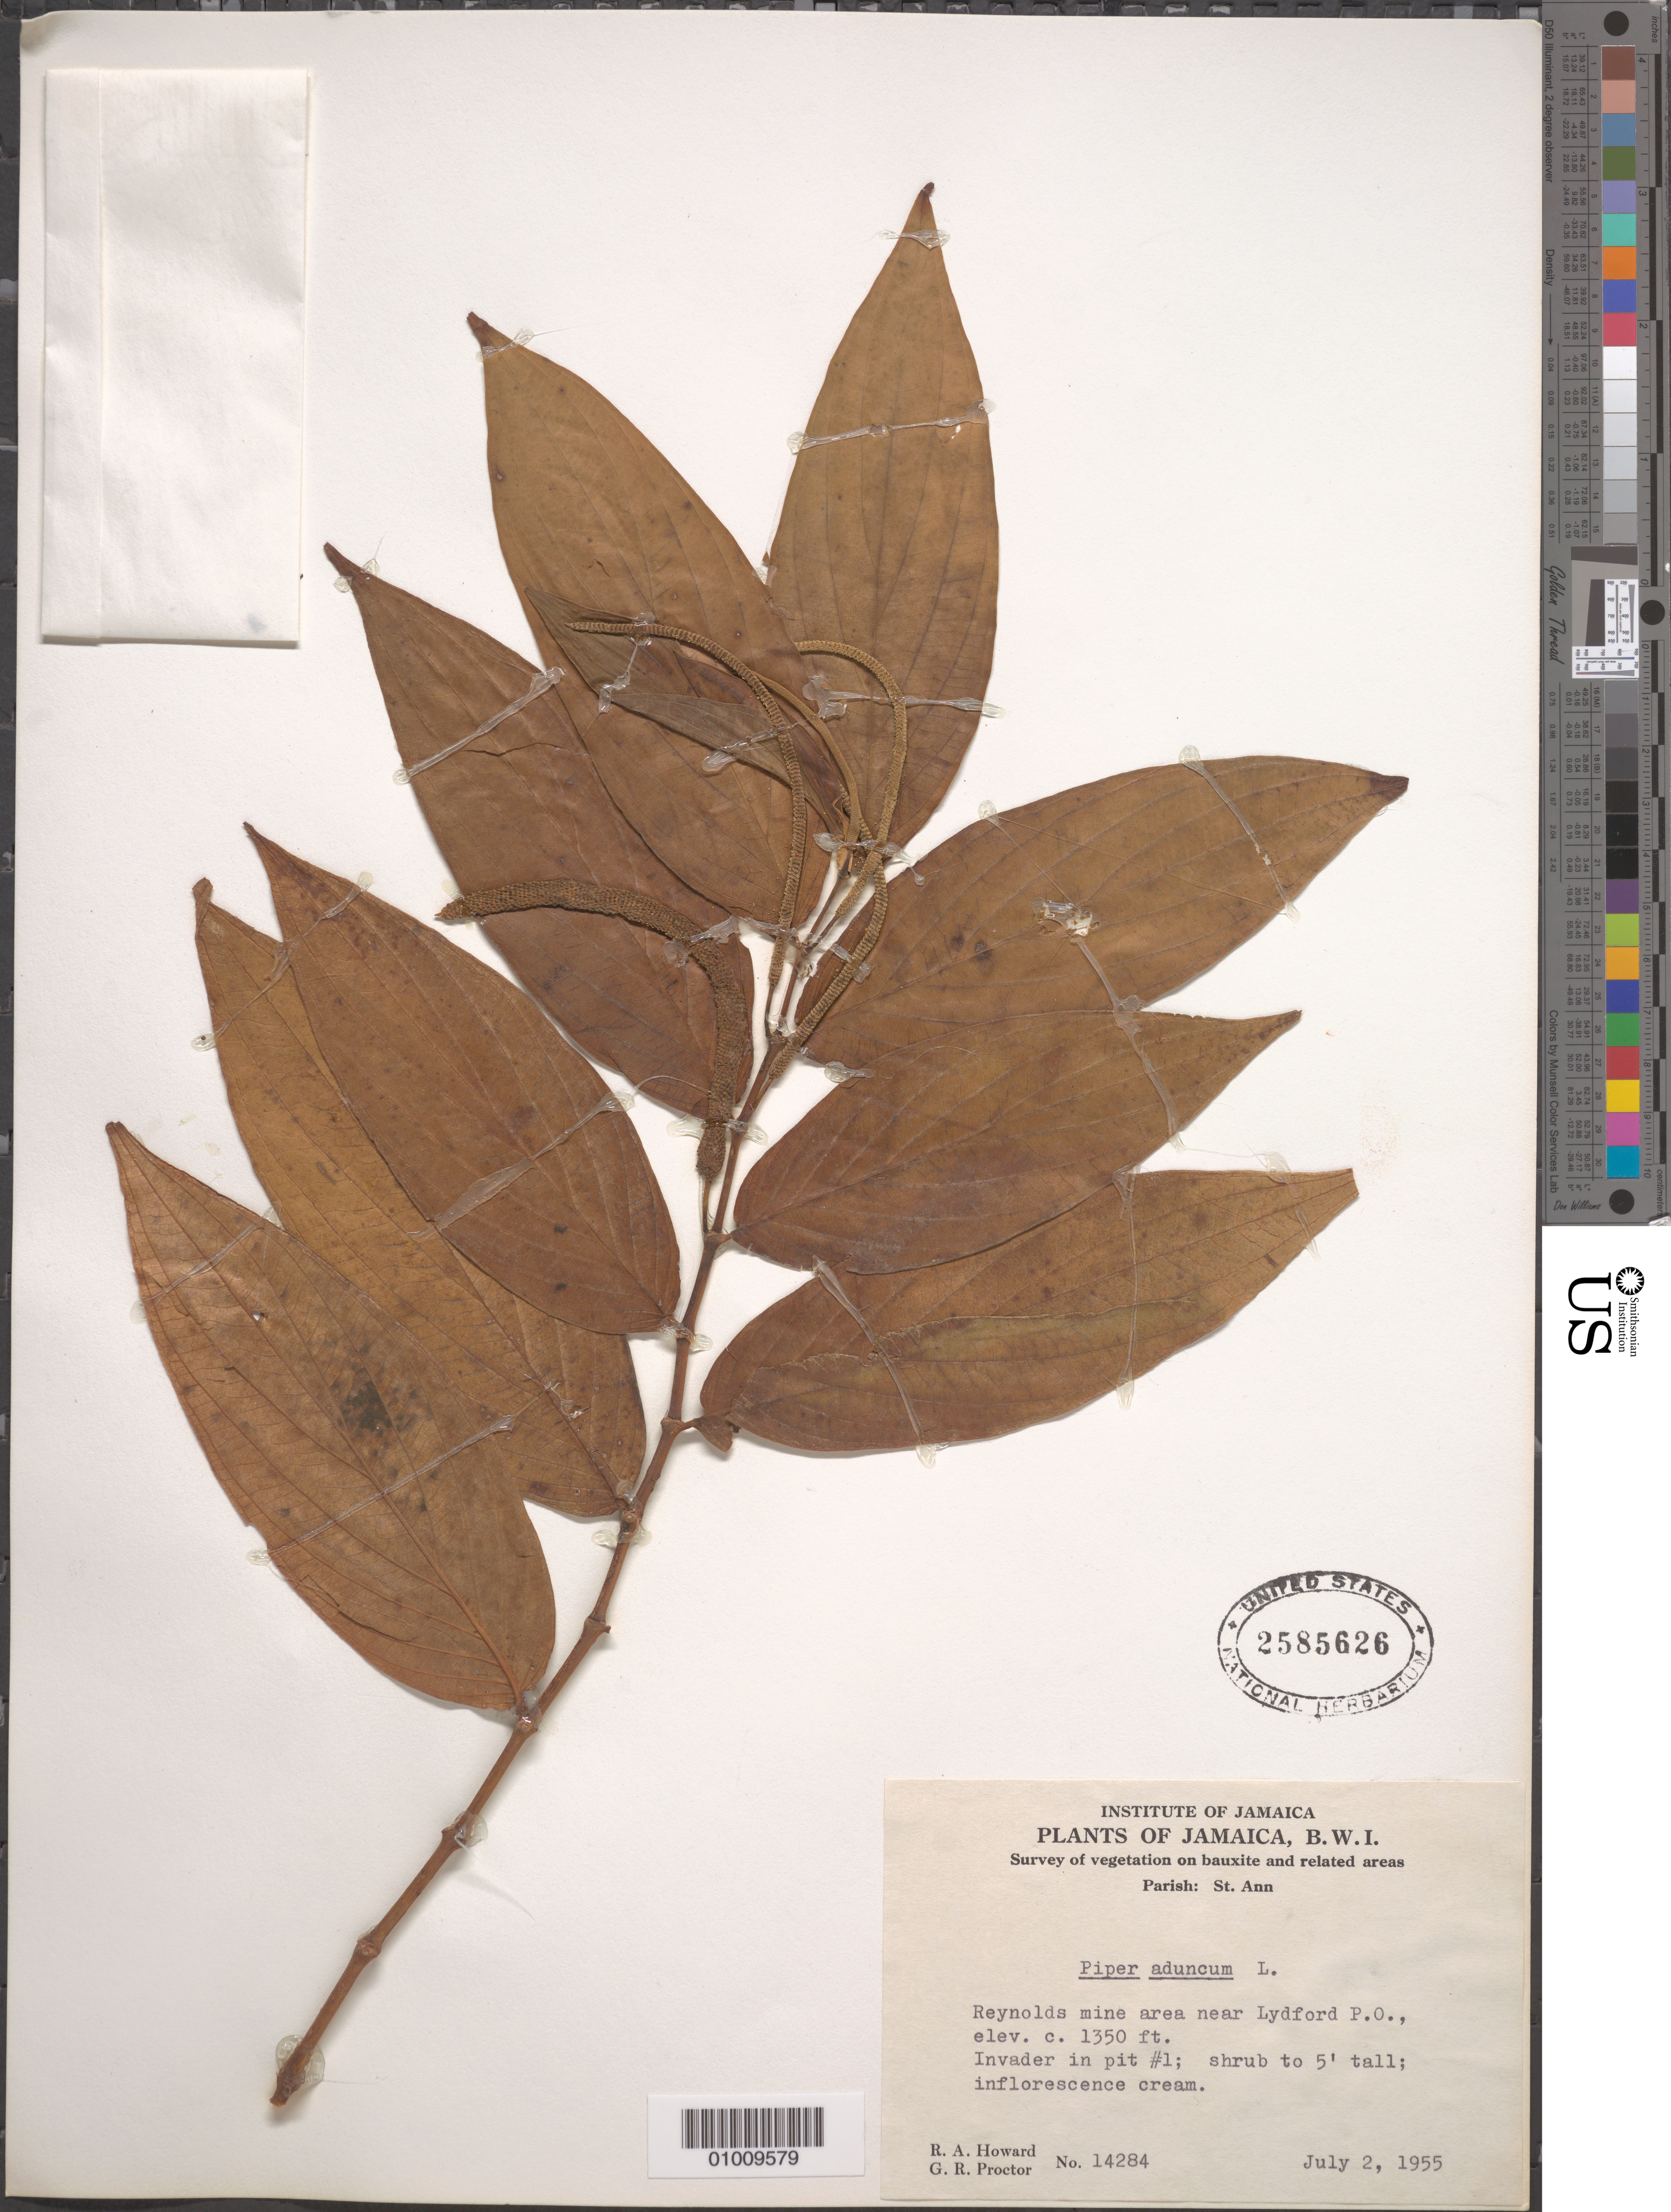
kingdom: Plantae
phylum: Tracheophyta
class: Magnoliopsida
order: Piperales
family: Piperaceae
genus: Piper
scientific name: Piper aduncum var. aduncum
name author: L.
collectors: R. A. Howard & G. R. Proctor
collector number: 14284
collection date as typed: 02 Jul 1955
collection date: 1955-07-02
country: Jamaica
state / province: Saint Ann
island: Jamaica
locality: Reynolds mine area near Lydfor P.O.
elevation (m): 411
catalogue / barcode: US 2585626